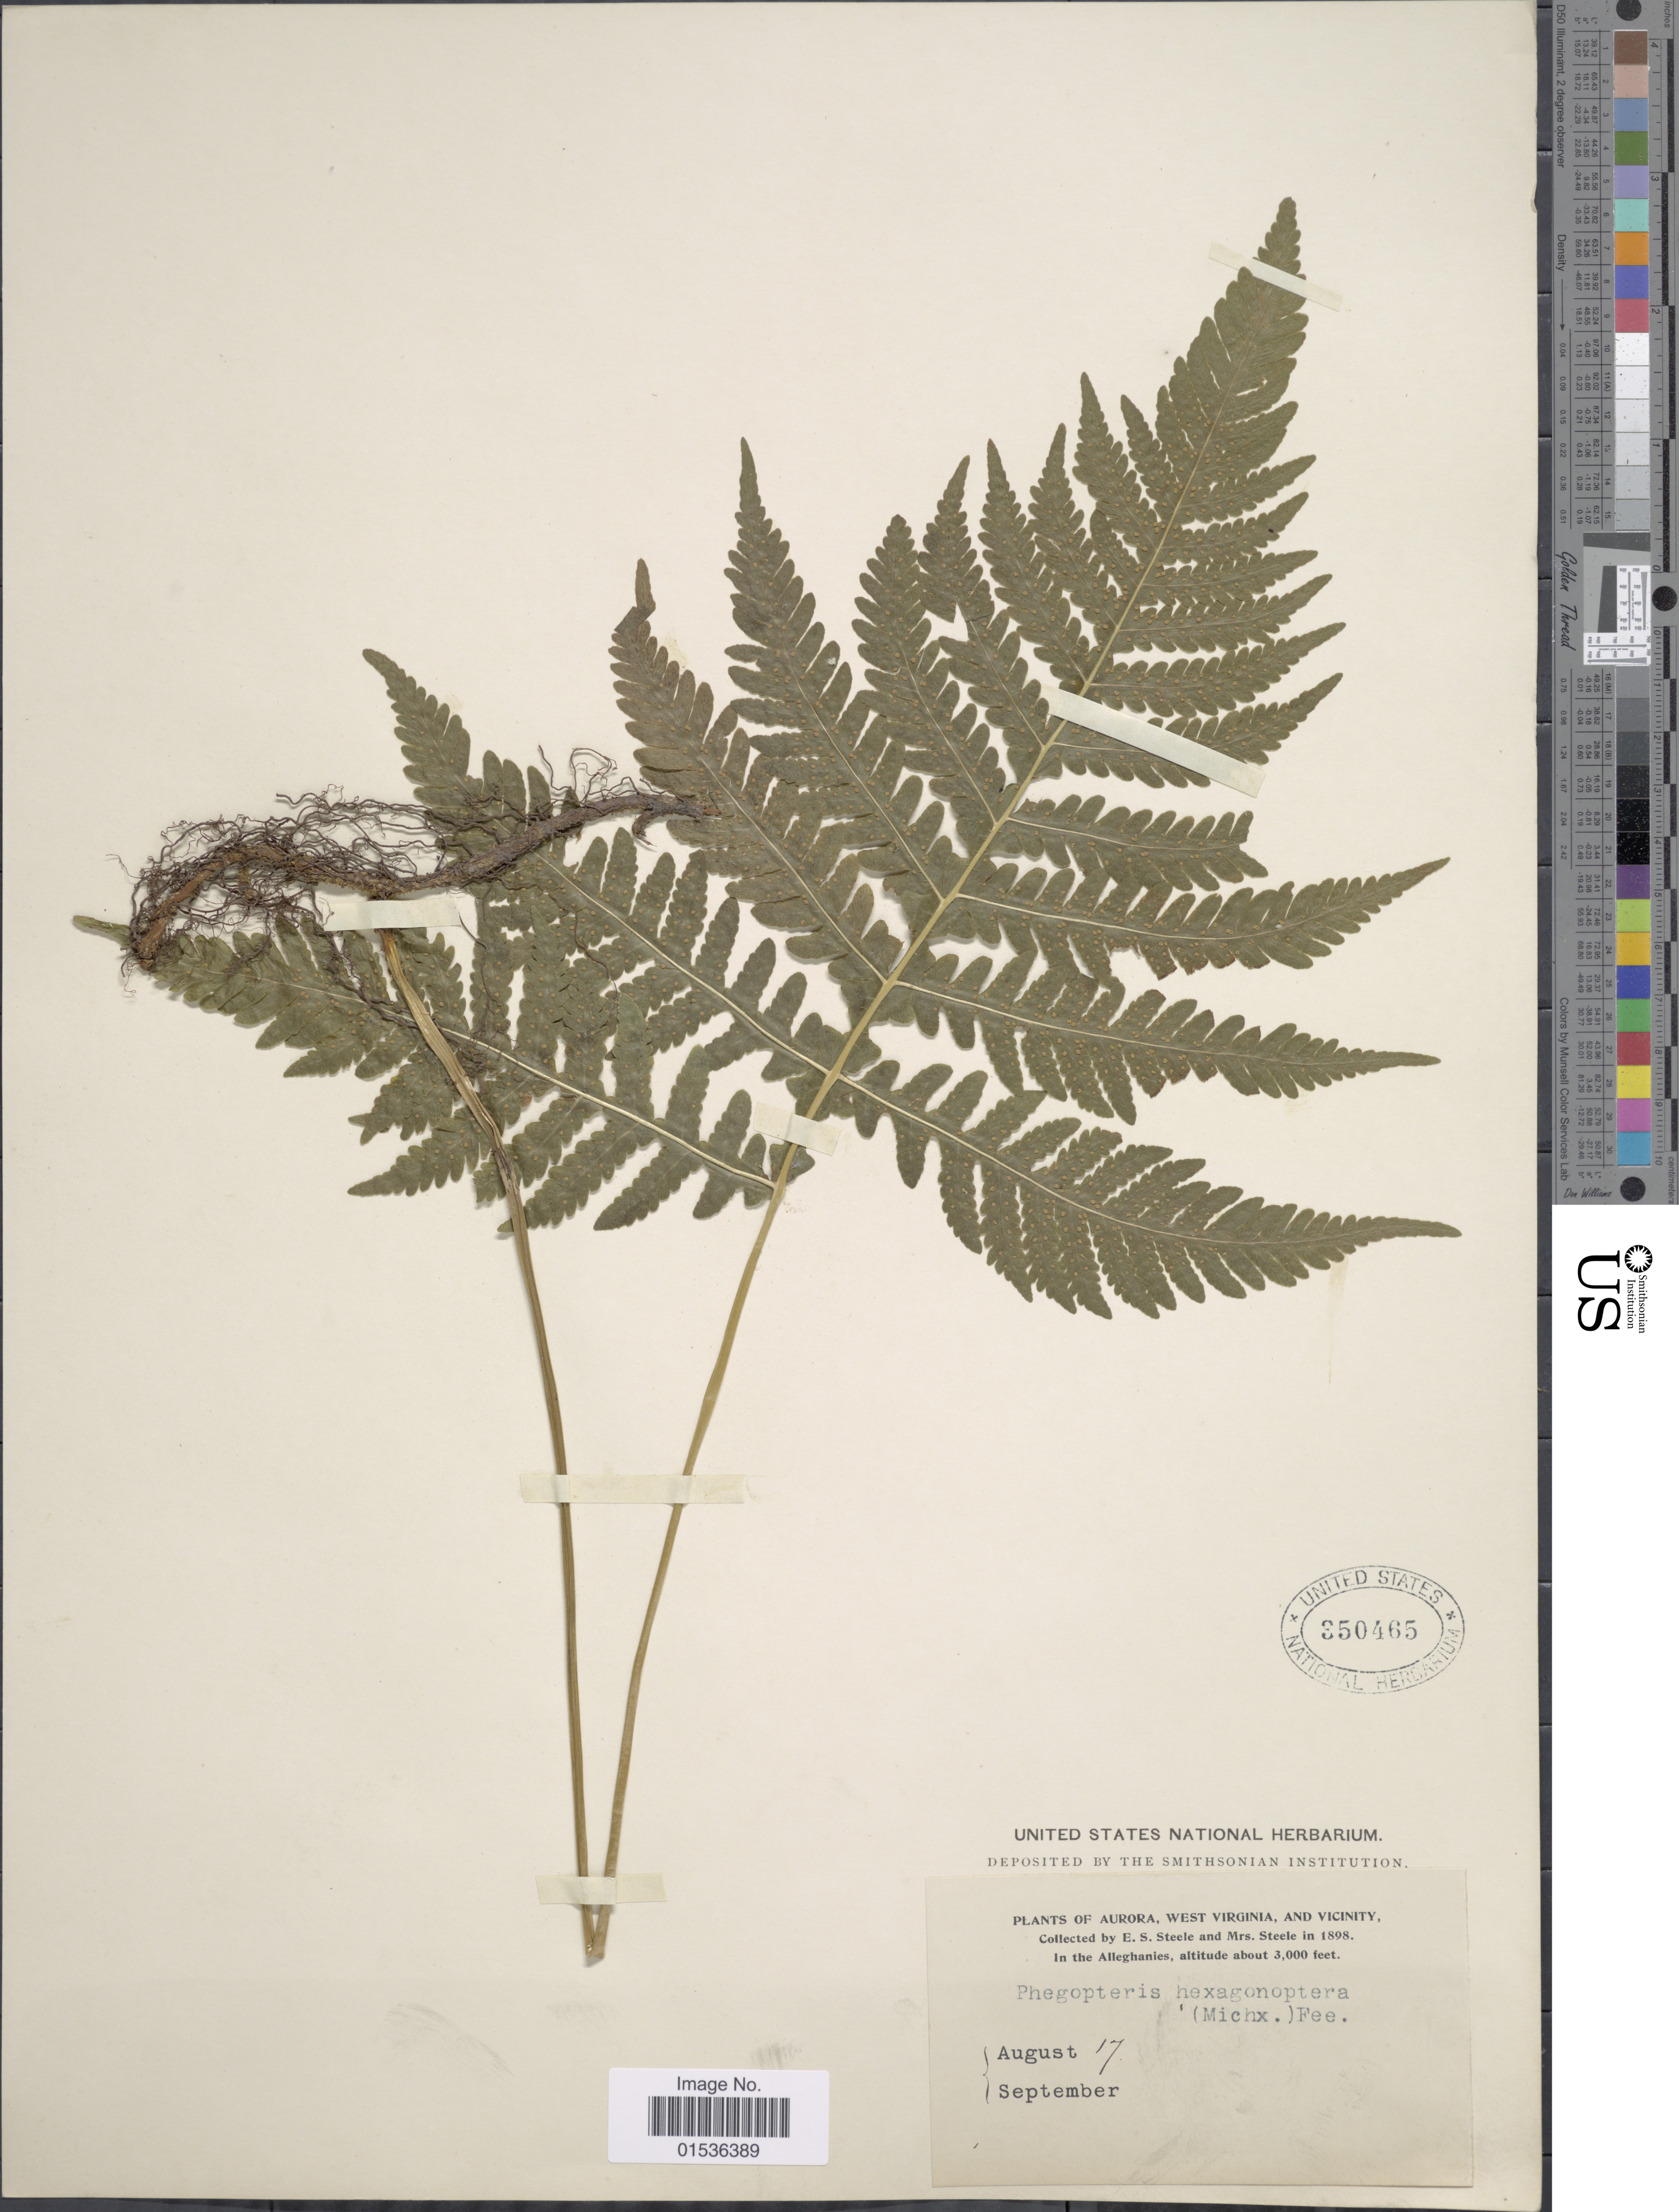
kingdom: Plantae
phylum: Tracheophyta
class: Polypodiopsida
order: Polypodiales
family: Thelypteridaceae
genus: Phegopteris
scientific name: Phegopteris hexagonoptera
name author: (Michx.) Fée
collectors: E. Steele & Mrs. E. S. Steele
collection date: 1898-08-17/1898-09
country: United States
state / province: West Virginia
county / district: Preston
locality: Aurora, West Virginia, and vicinity, In the Alleghanies.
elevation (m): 914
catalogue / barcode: US 350465